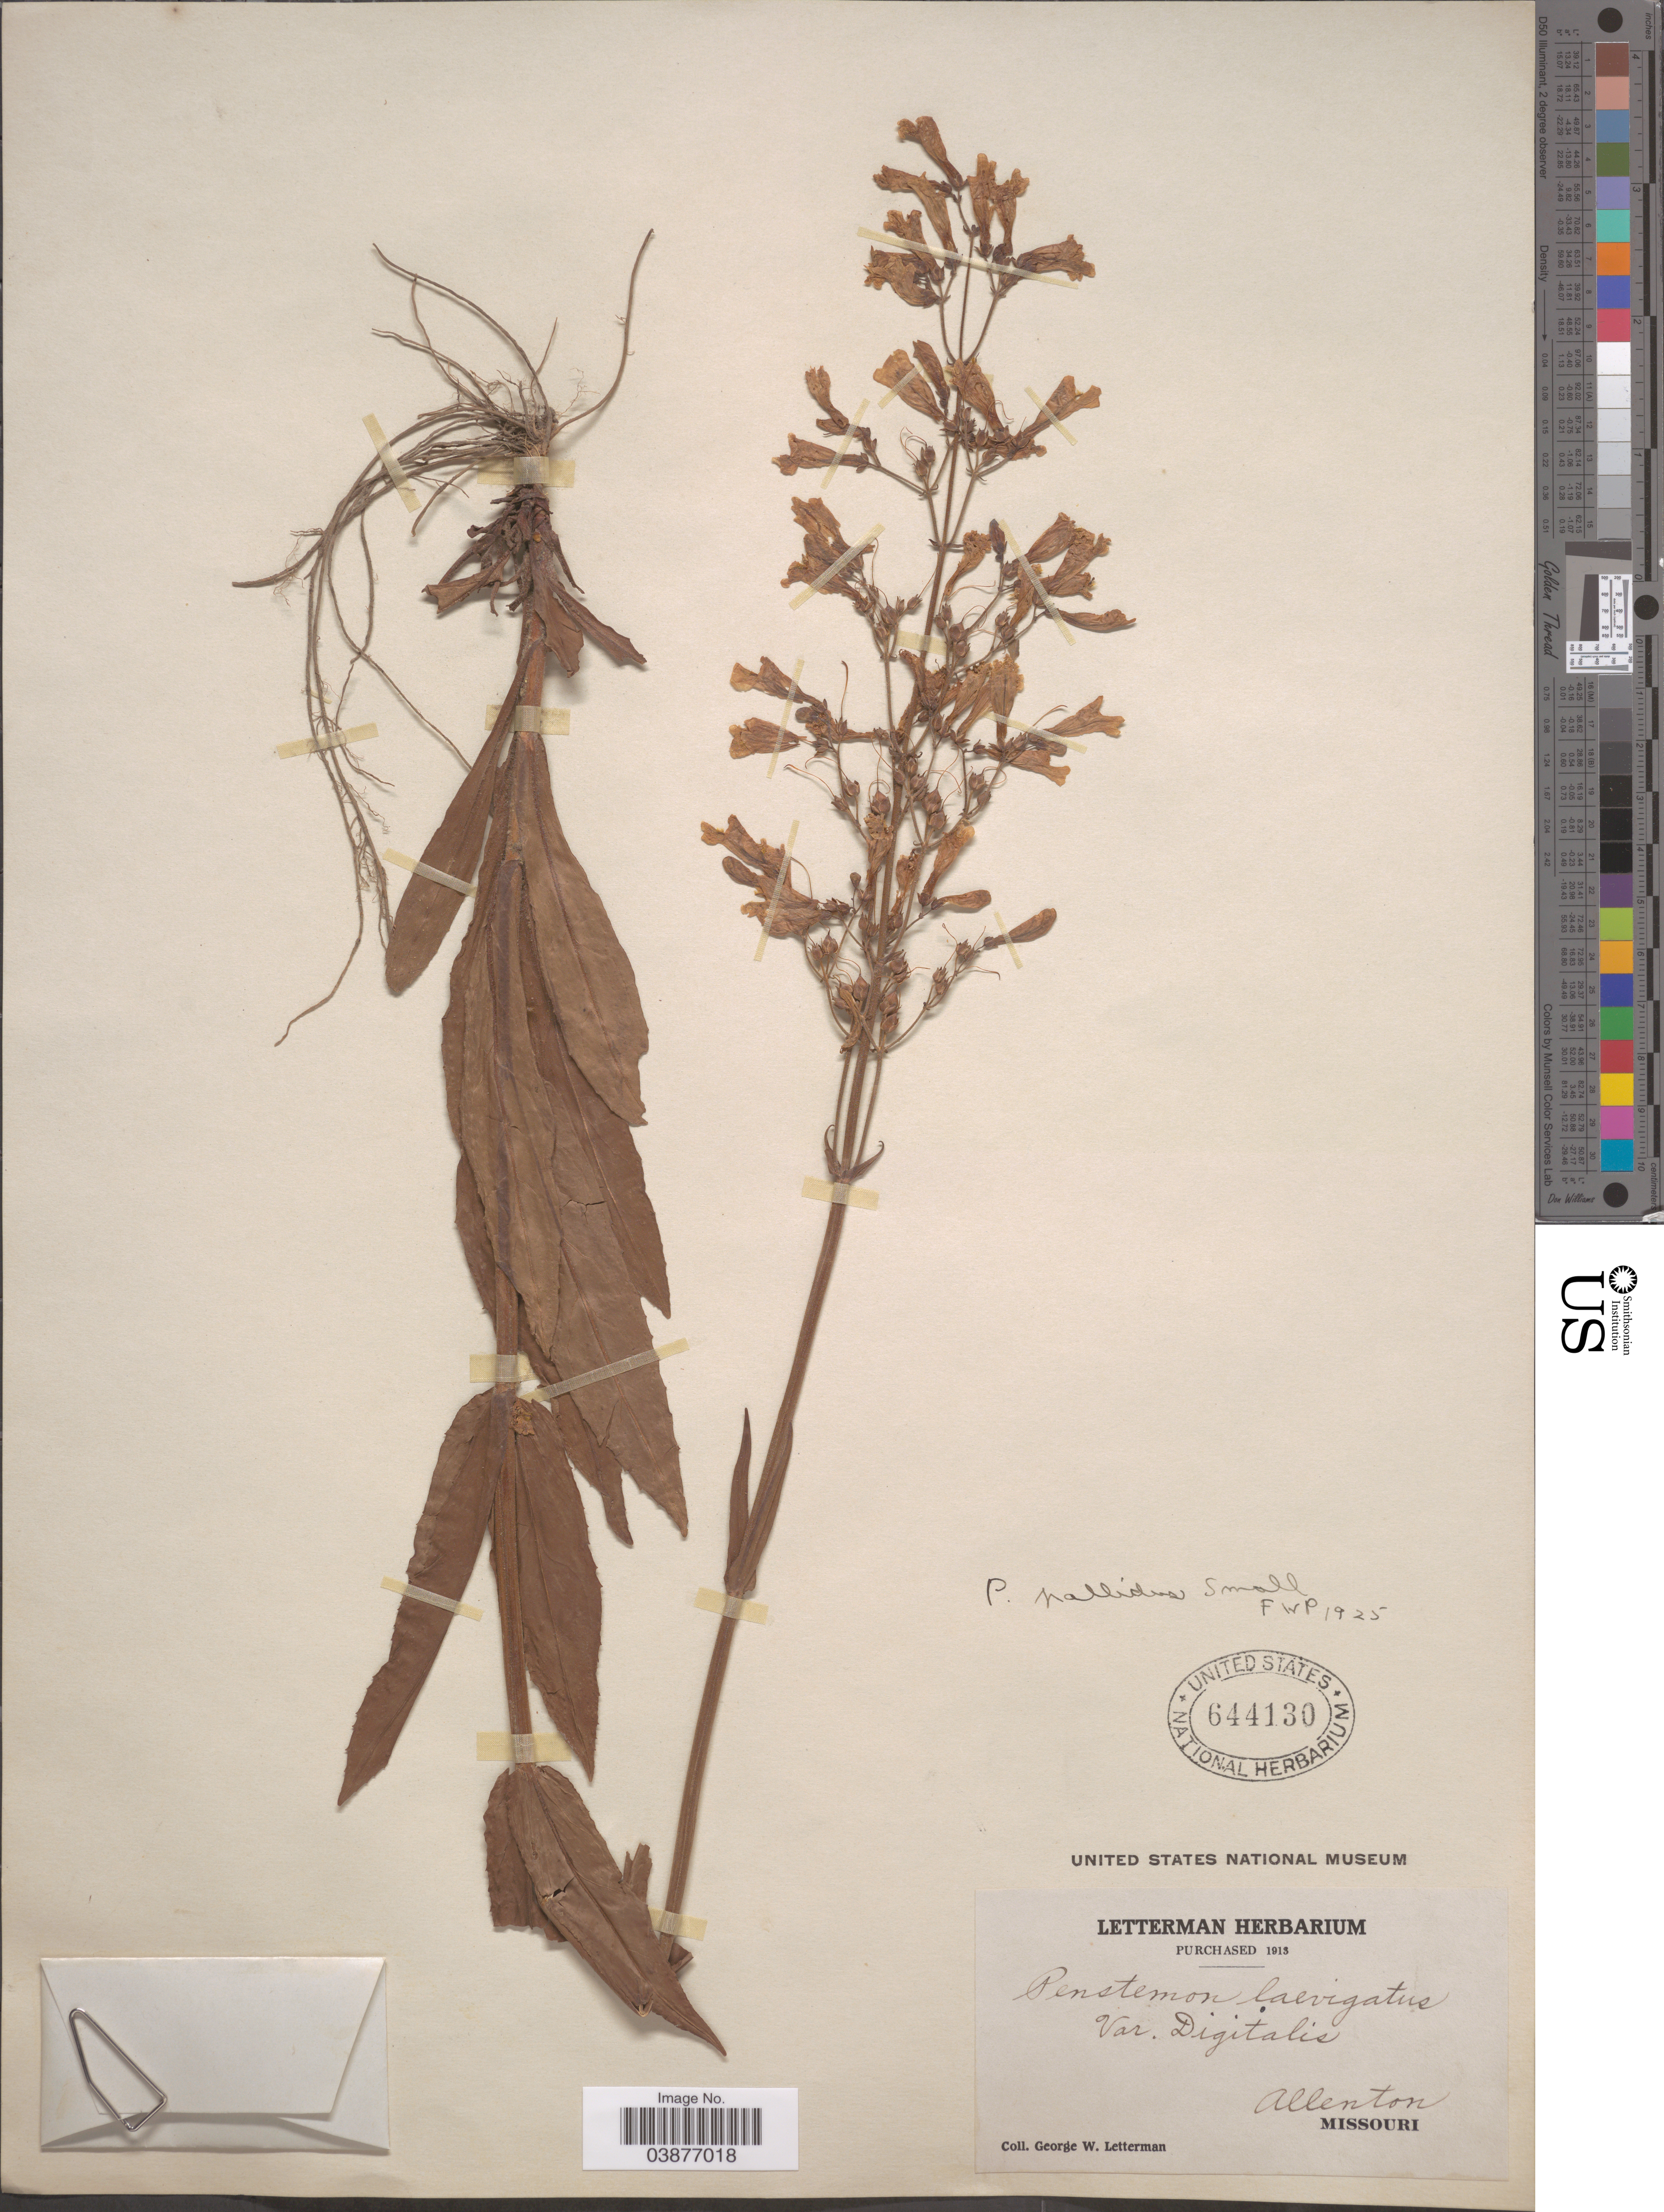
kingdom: Plantae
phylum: Tracheophyta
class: Magnoliopsida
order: Lamiales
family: Plantaginaceae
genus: Penstemon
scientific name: Penstemon pallidus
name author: Small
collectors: G. W. Letterman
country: United States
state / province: Missouri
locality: Allenton.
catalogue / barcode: US 644130